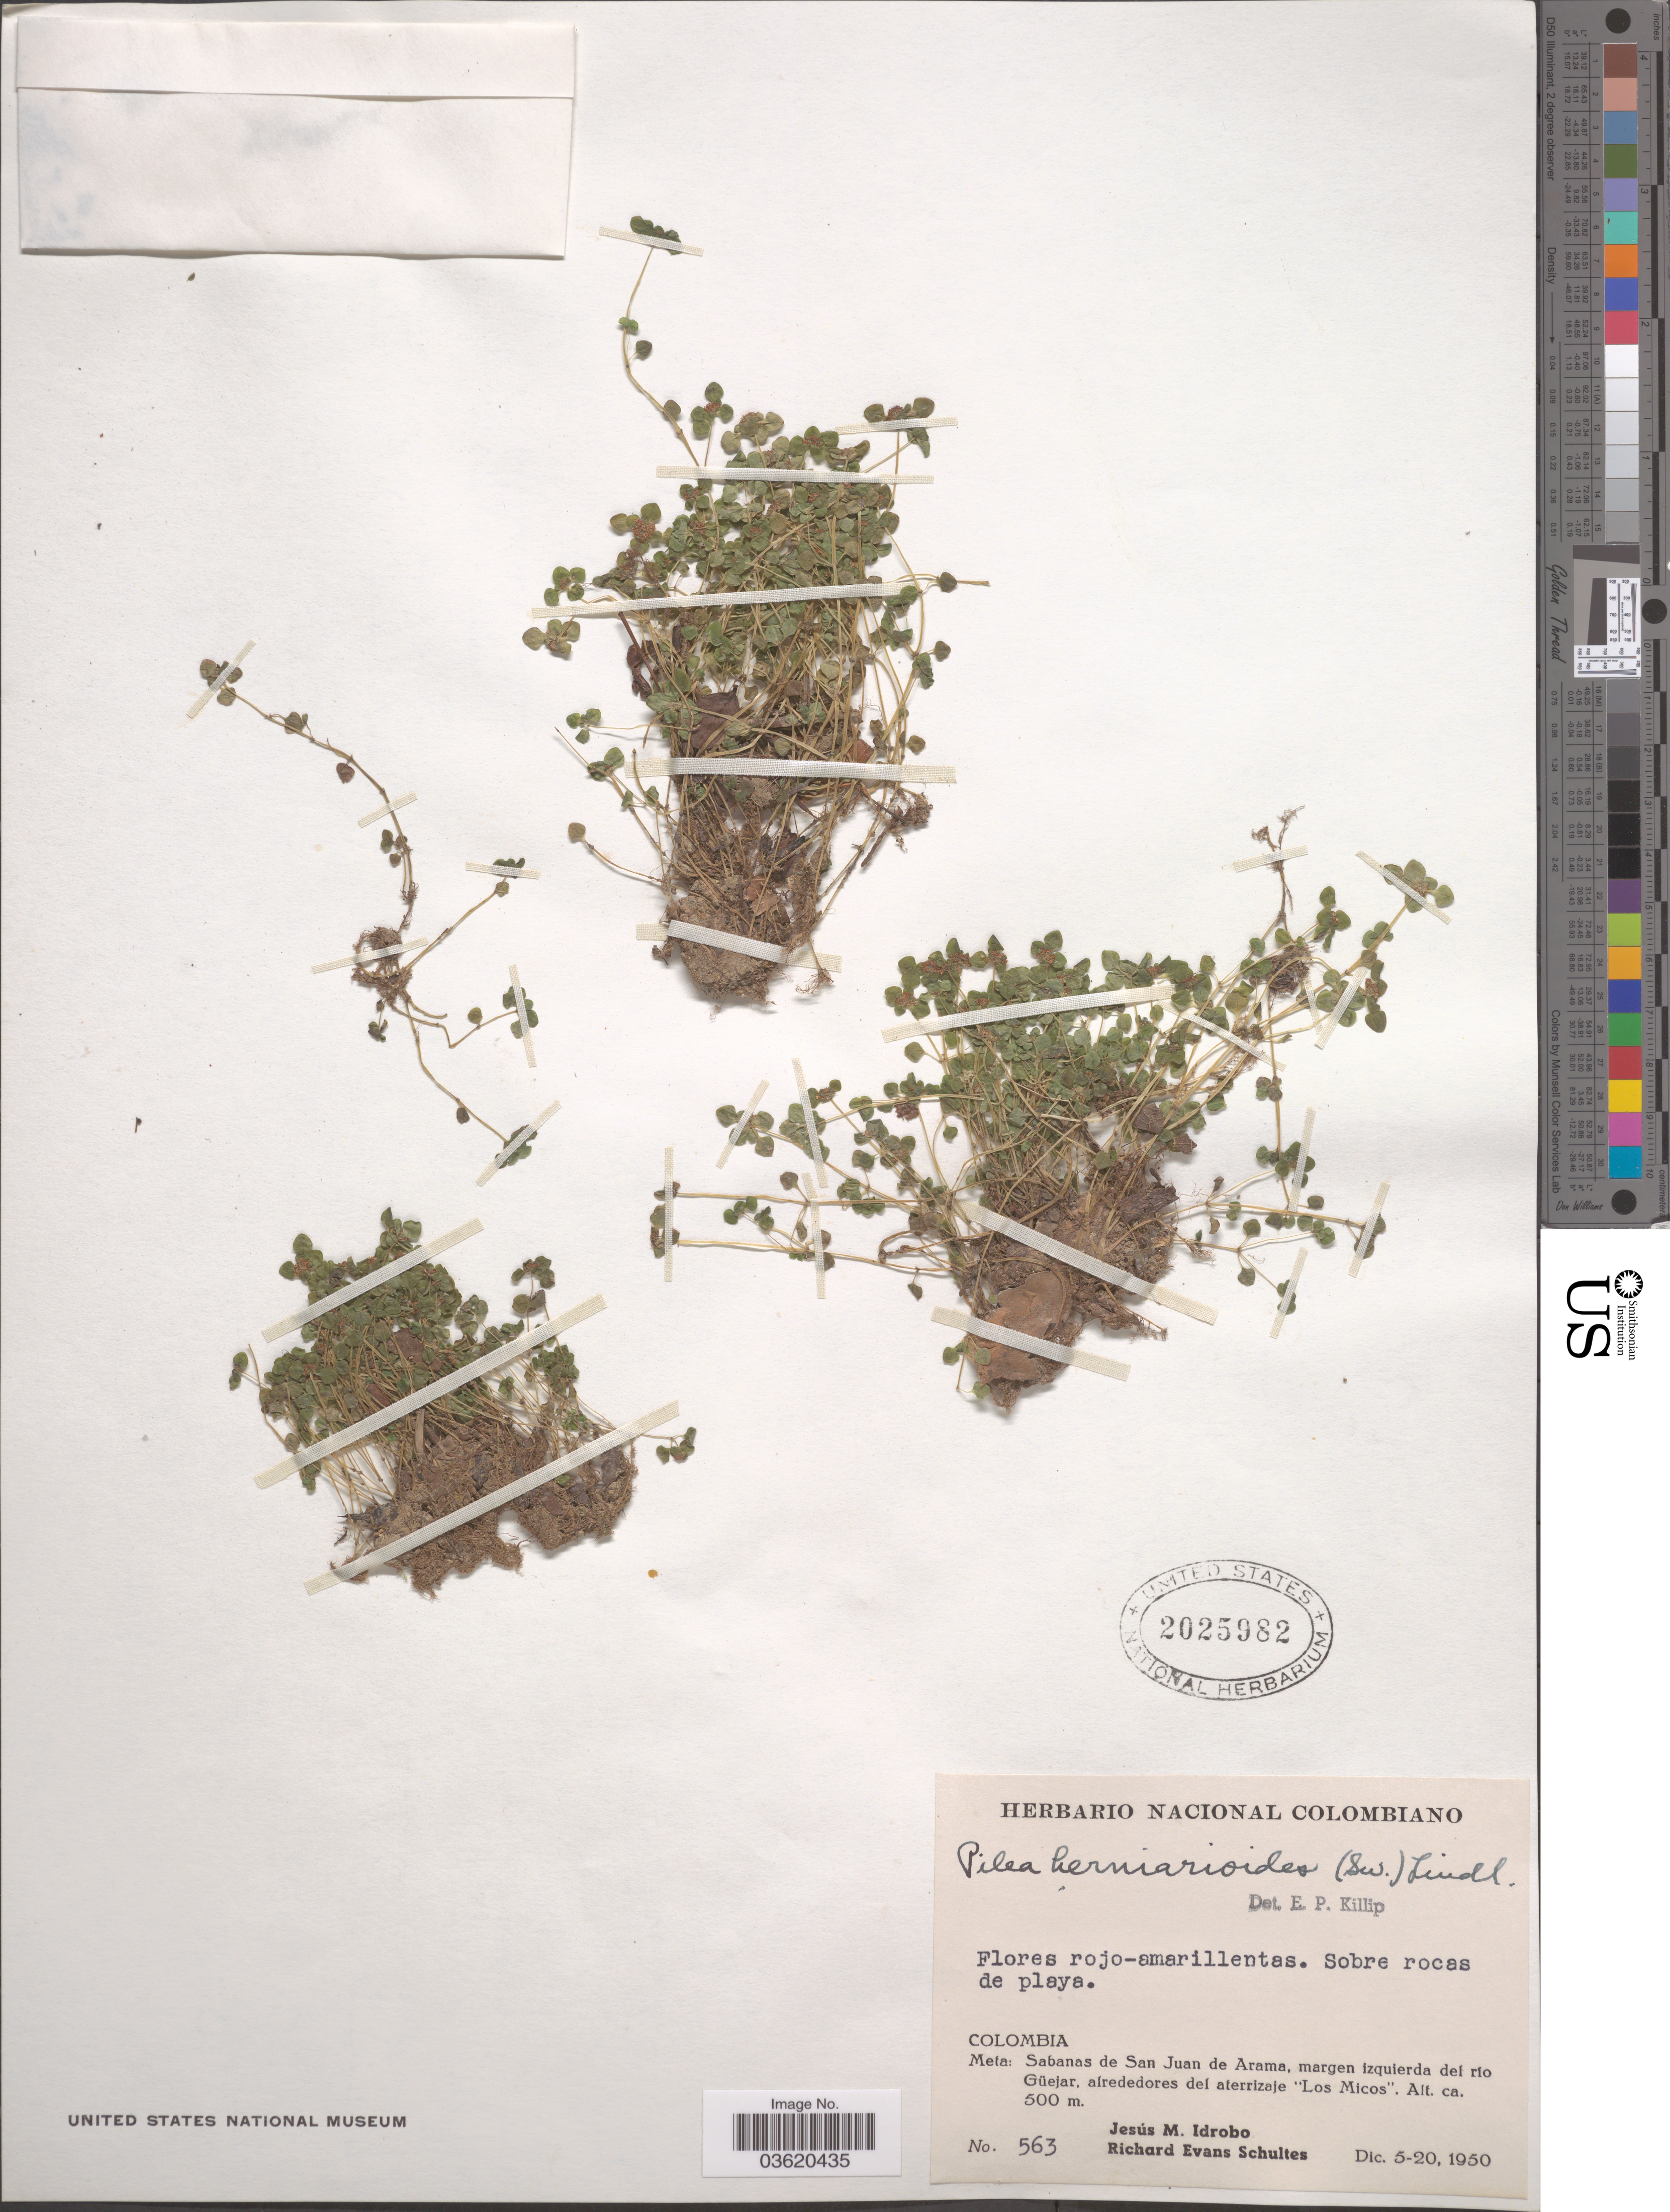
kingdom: Plantae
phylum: Tracheophyta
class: Magnoliopsida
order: Rosales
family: Urticaceae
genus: Pilea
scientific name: Pilea herniarioides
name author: (Sw.) Lindl.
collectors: J. M. Idrobo & R. E. Schultes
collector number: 563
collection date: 1950-12-05/1950-12-20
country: Colombia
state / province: Meta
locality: Sabanas de San Juan de Arama, margen izquierda del rio Güejar, alrededores del aterrizaje "Los Micos".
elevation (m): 500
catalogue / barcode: US 2025982